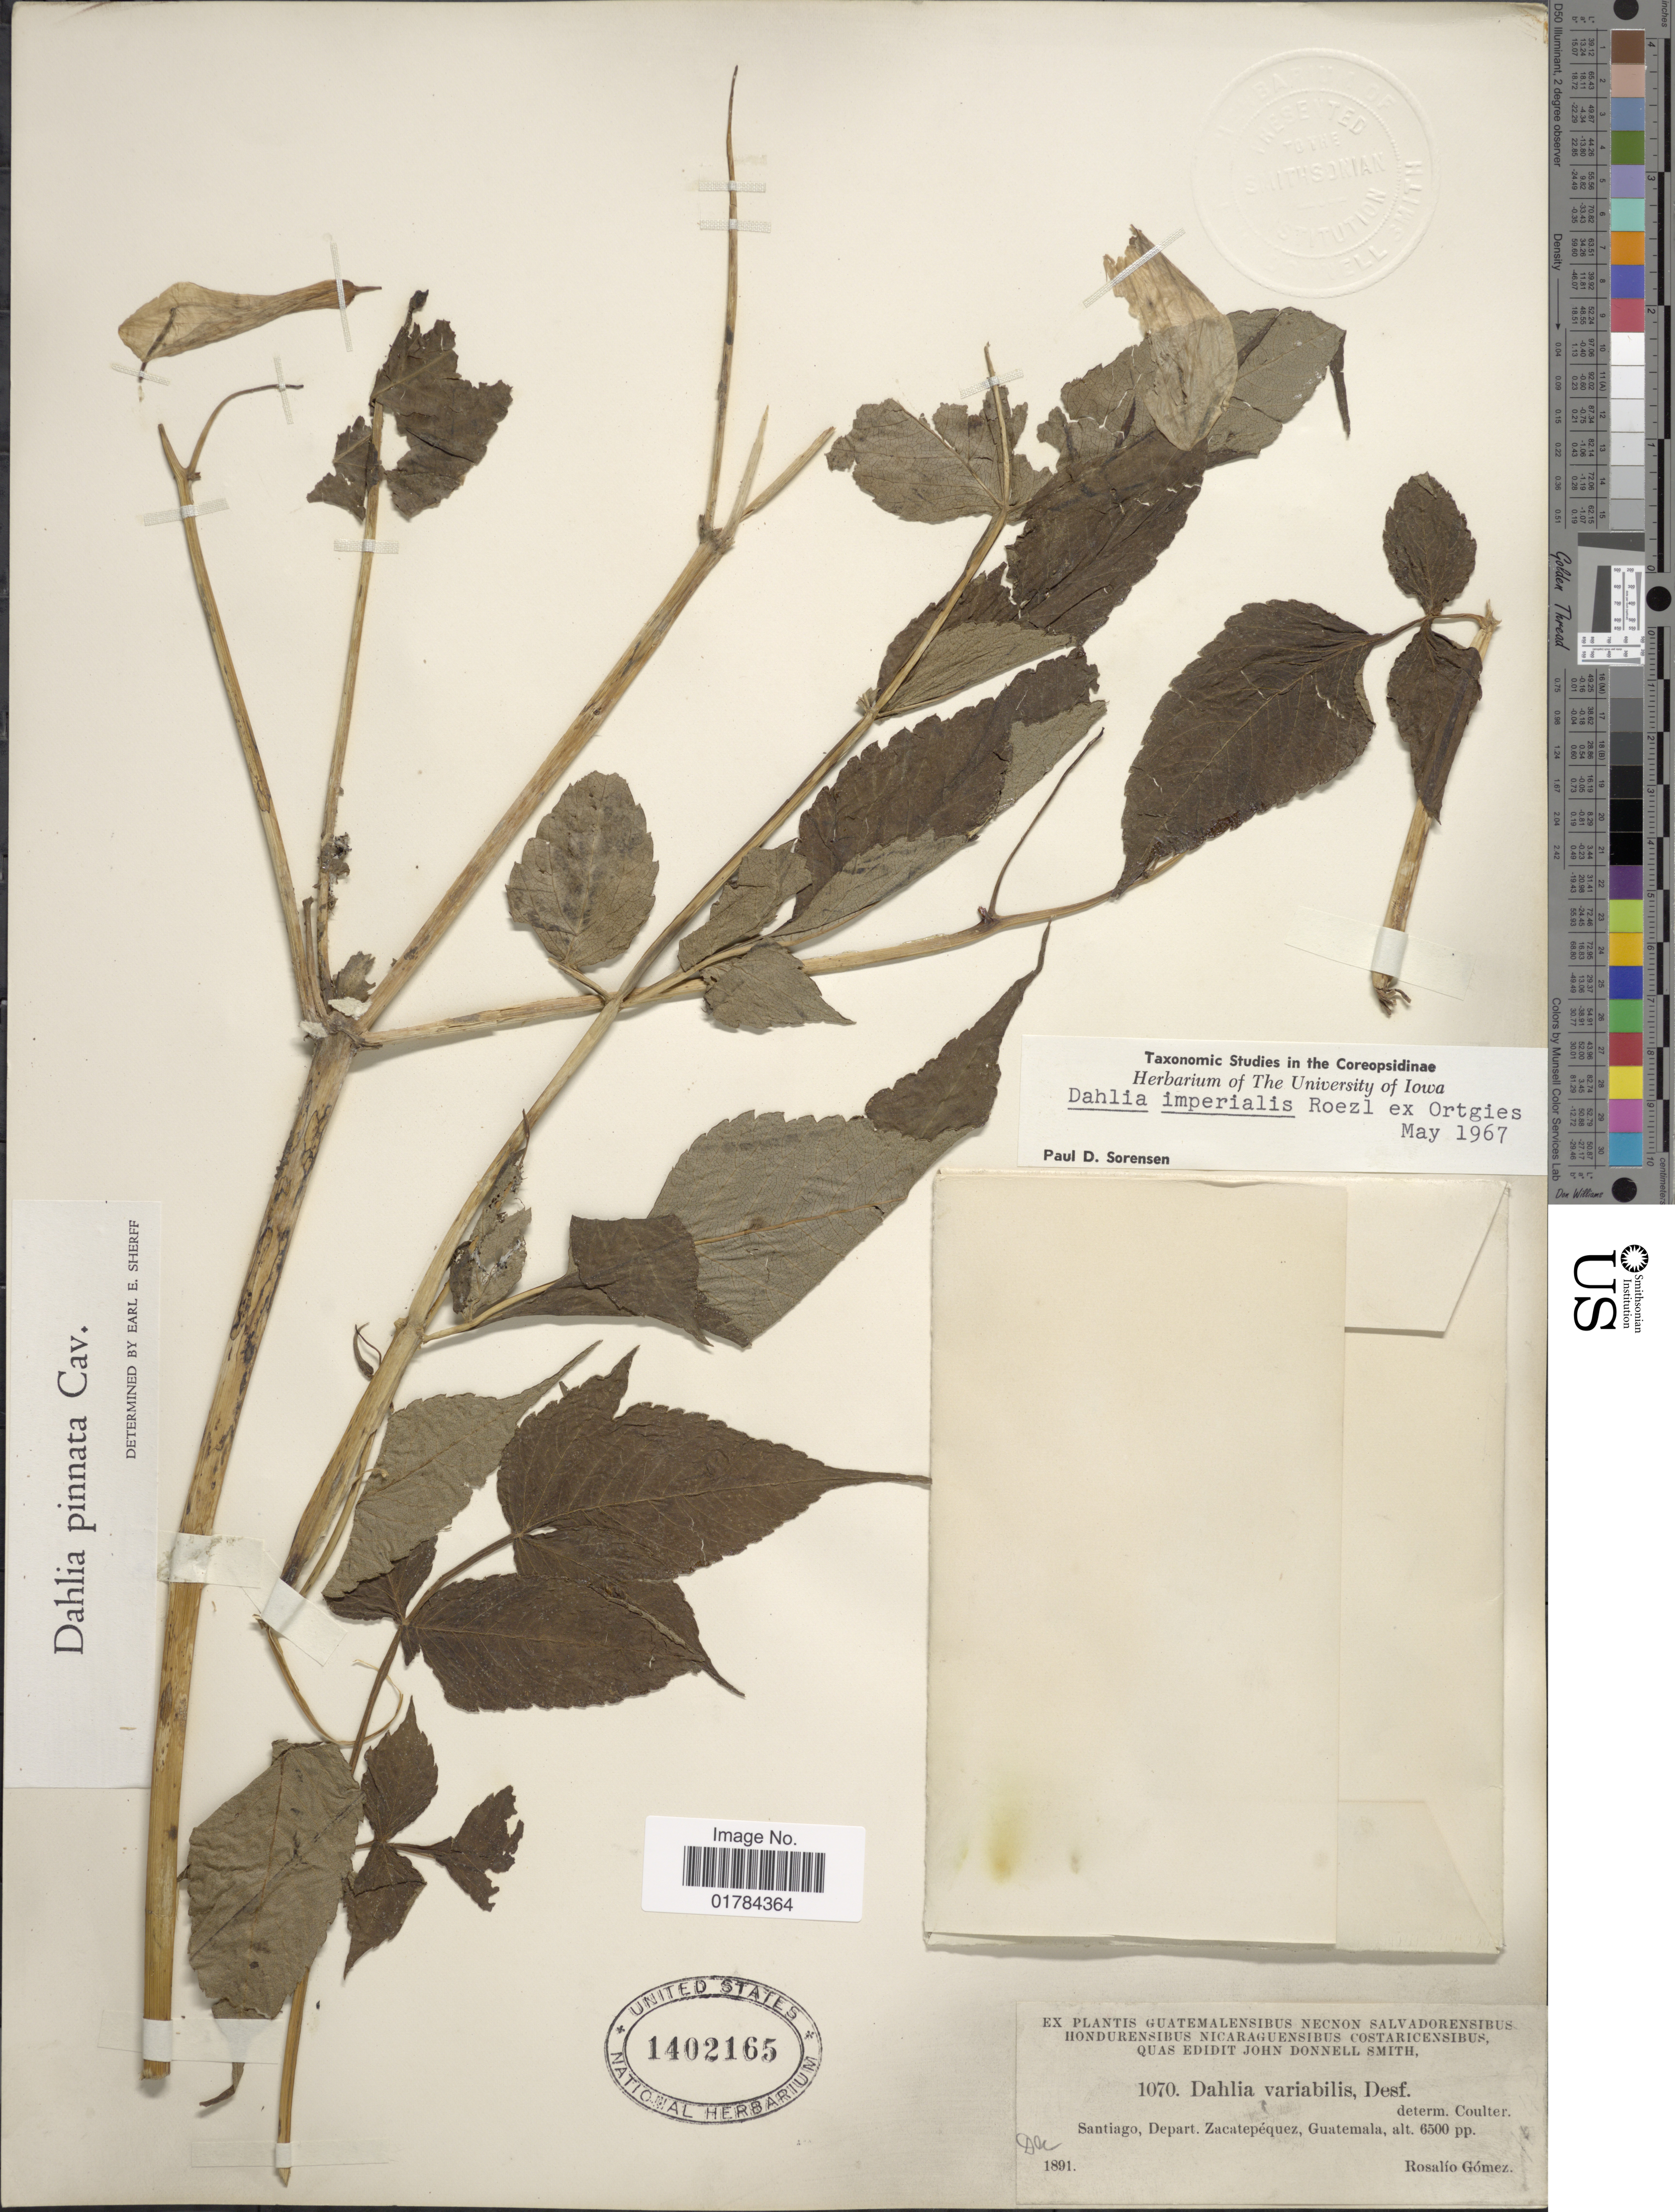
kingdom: Plantae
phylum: Tracheophyta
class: Magnoliopsida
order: Asterales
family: Asteraceae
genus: Dahlia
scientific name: Dahlia imperialis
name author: Roezl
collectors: R. Gómez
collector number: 1070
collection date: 1891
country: Guatemala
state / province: Sacatepéquez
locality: Santiago, Depart. Zacatepequez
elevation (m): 1981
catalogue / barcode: US 1402165